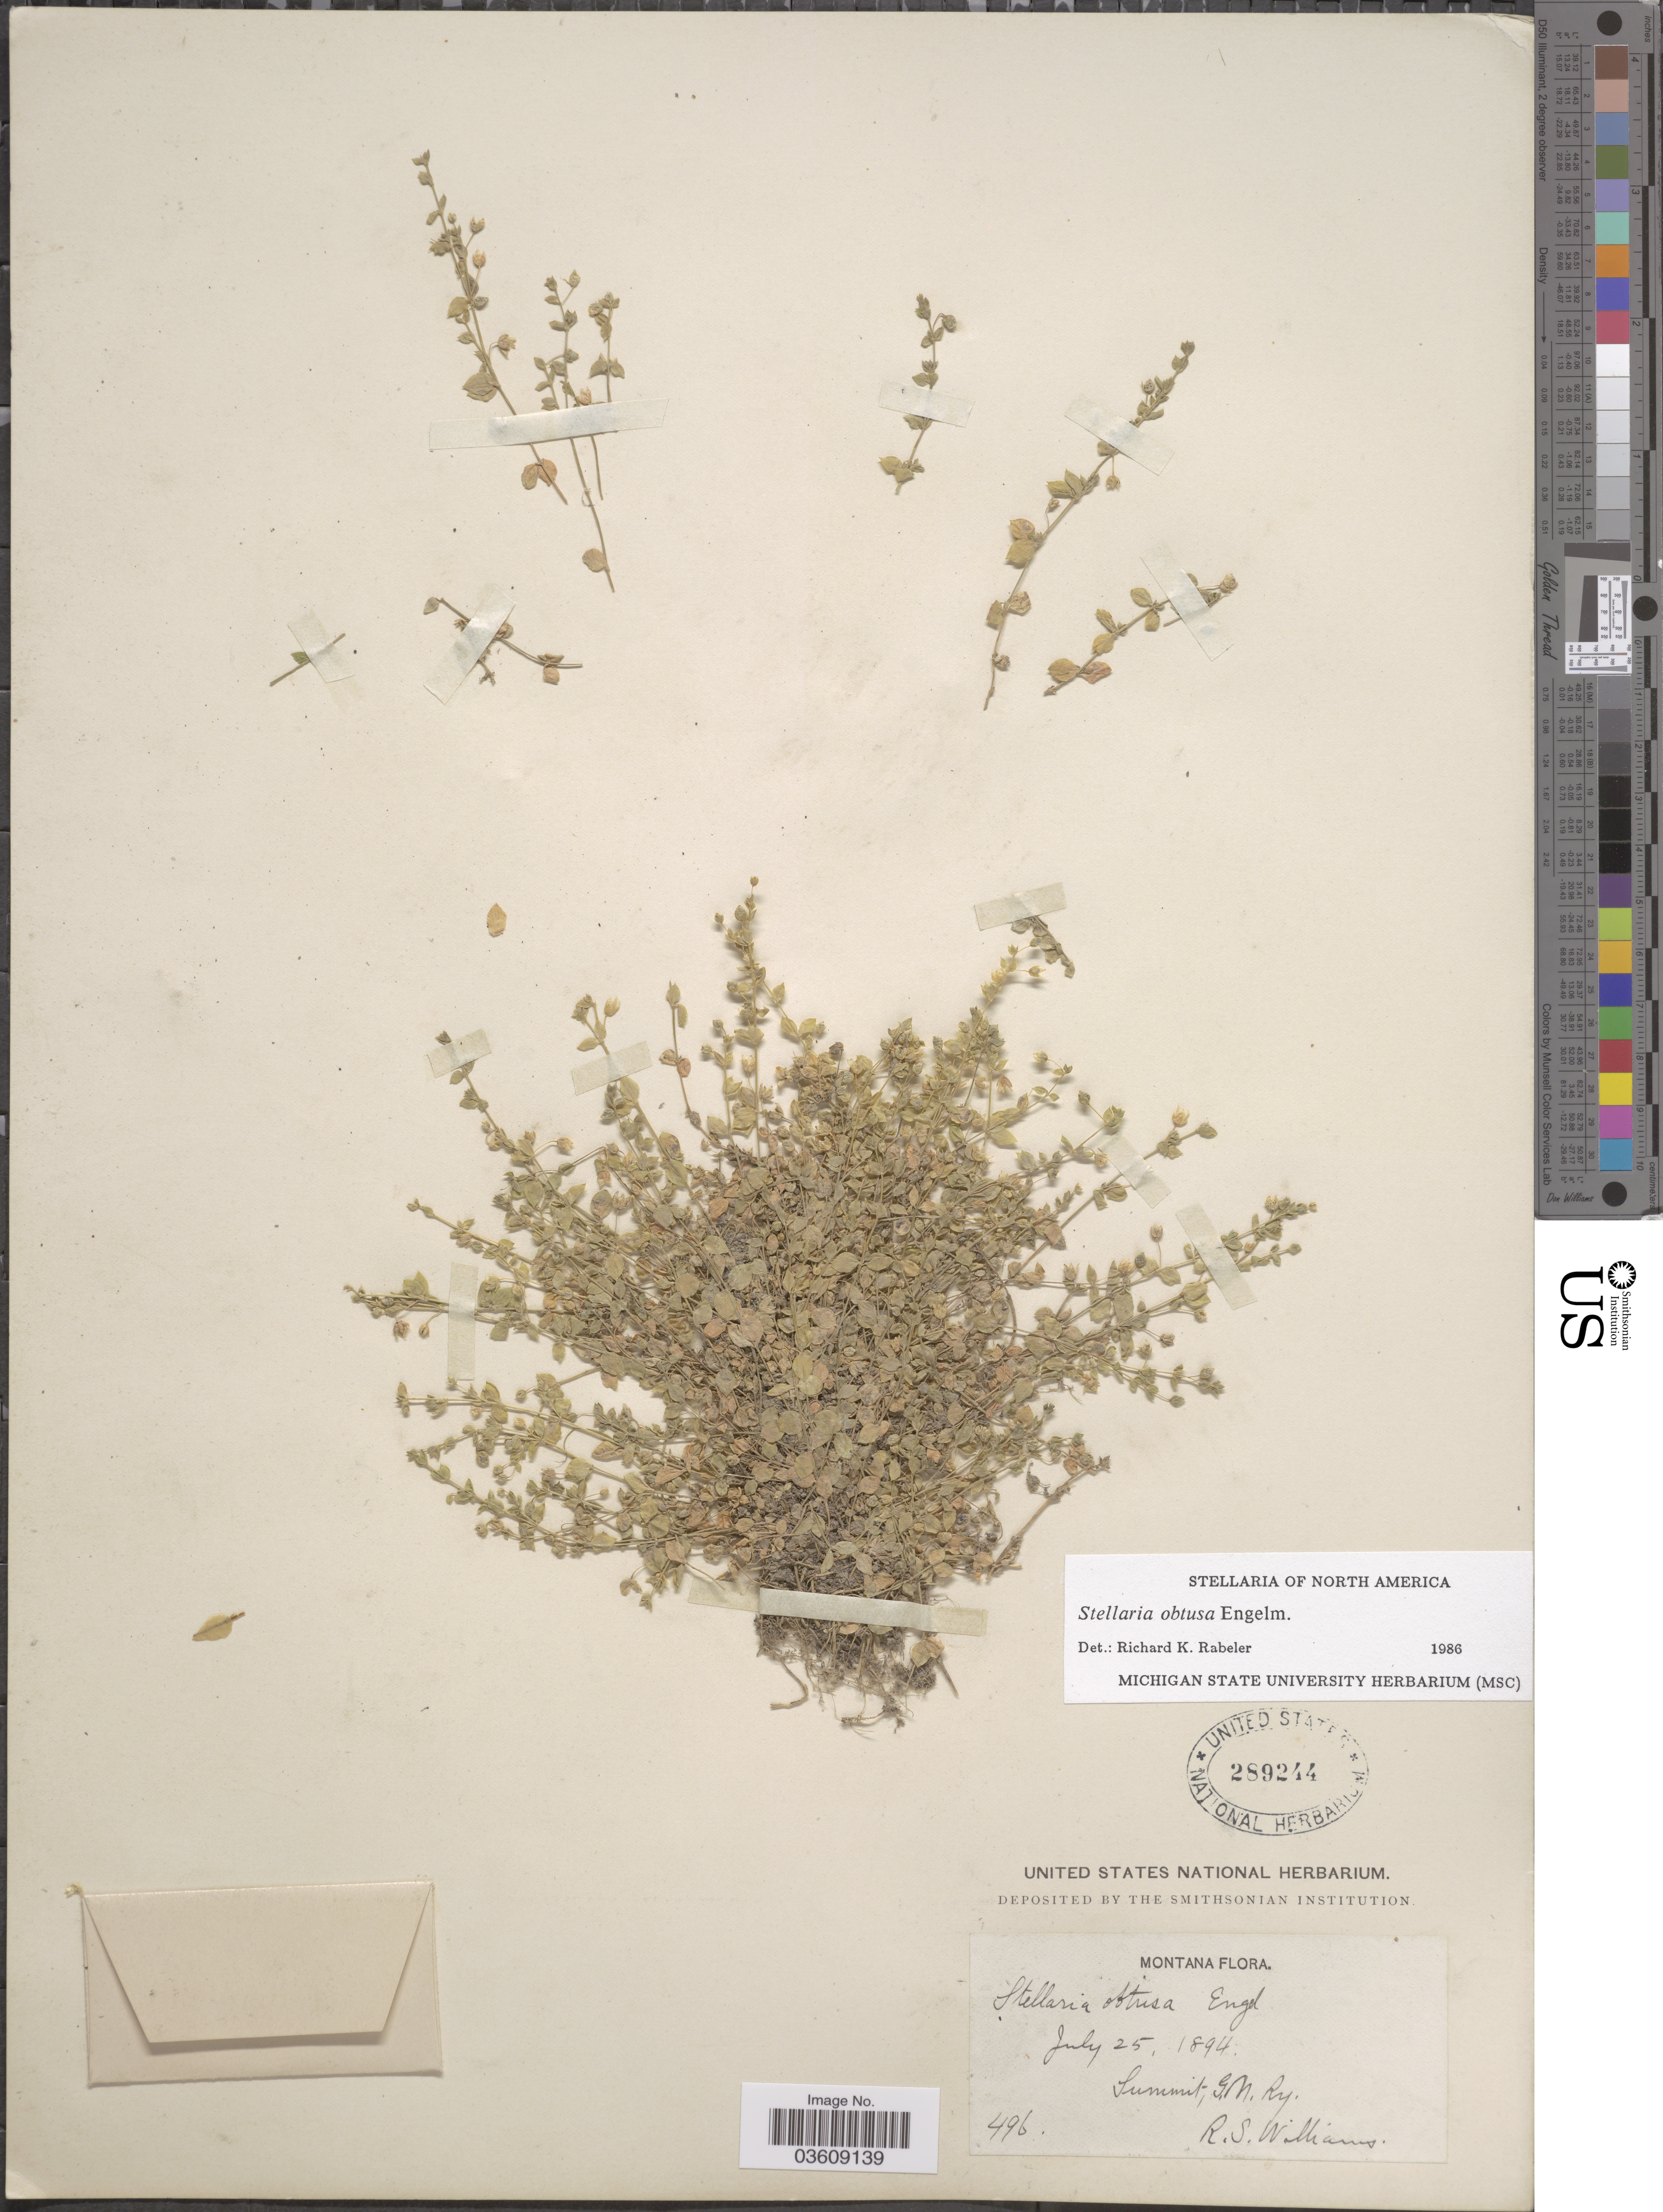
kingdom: Plantae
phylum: Tracheophyta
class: Magnoliopsida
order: Caryophyllales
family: Caryophyllaceae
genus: Engellaria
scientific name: Engellaria obtusa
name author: (Engelm.) Iamonico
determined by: U.S. National Herbarium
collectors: R. S. Williams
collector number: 496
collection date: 1894-07-25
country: United States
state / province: Montana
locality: Summit, G.N. Ry.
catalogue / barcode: US 289244